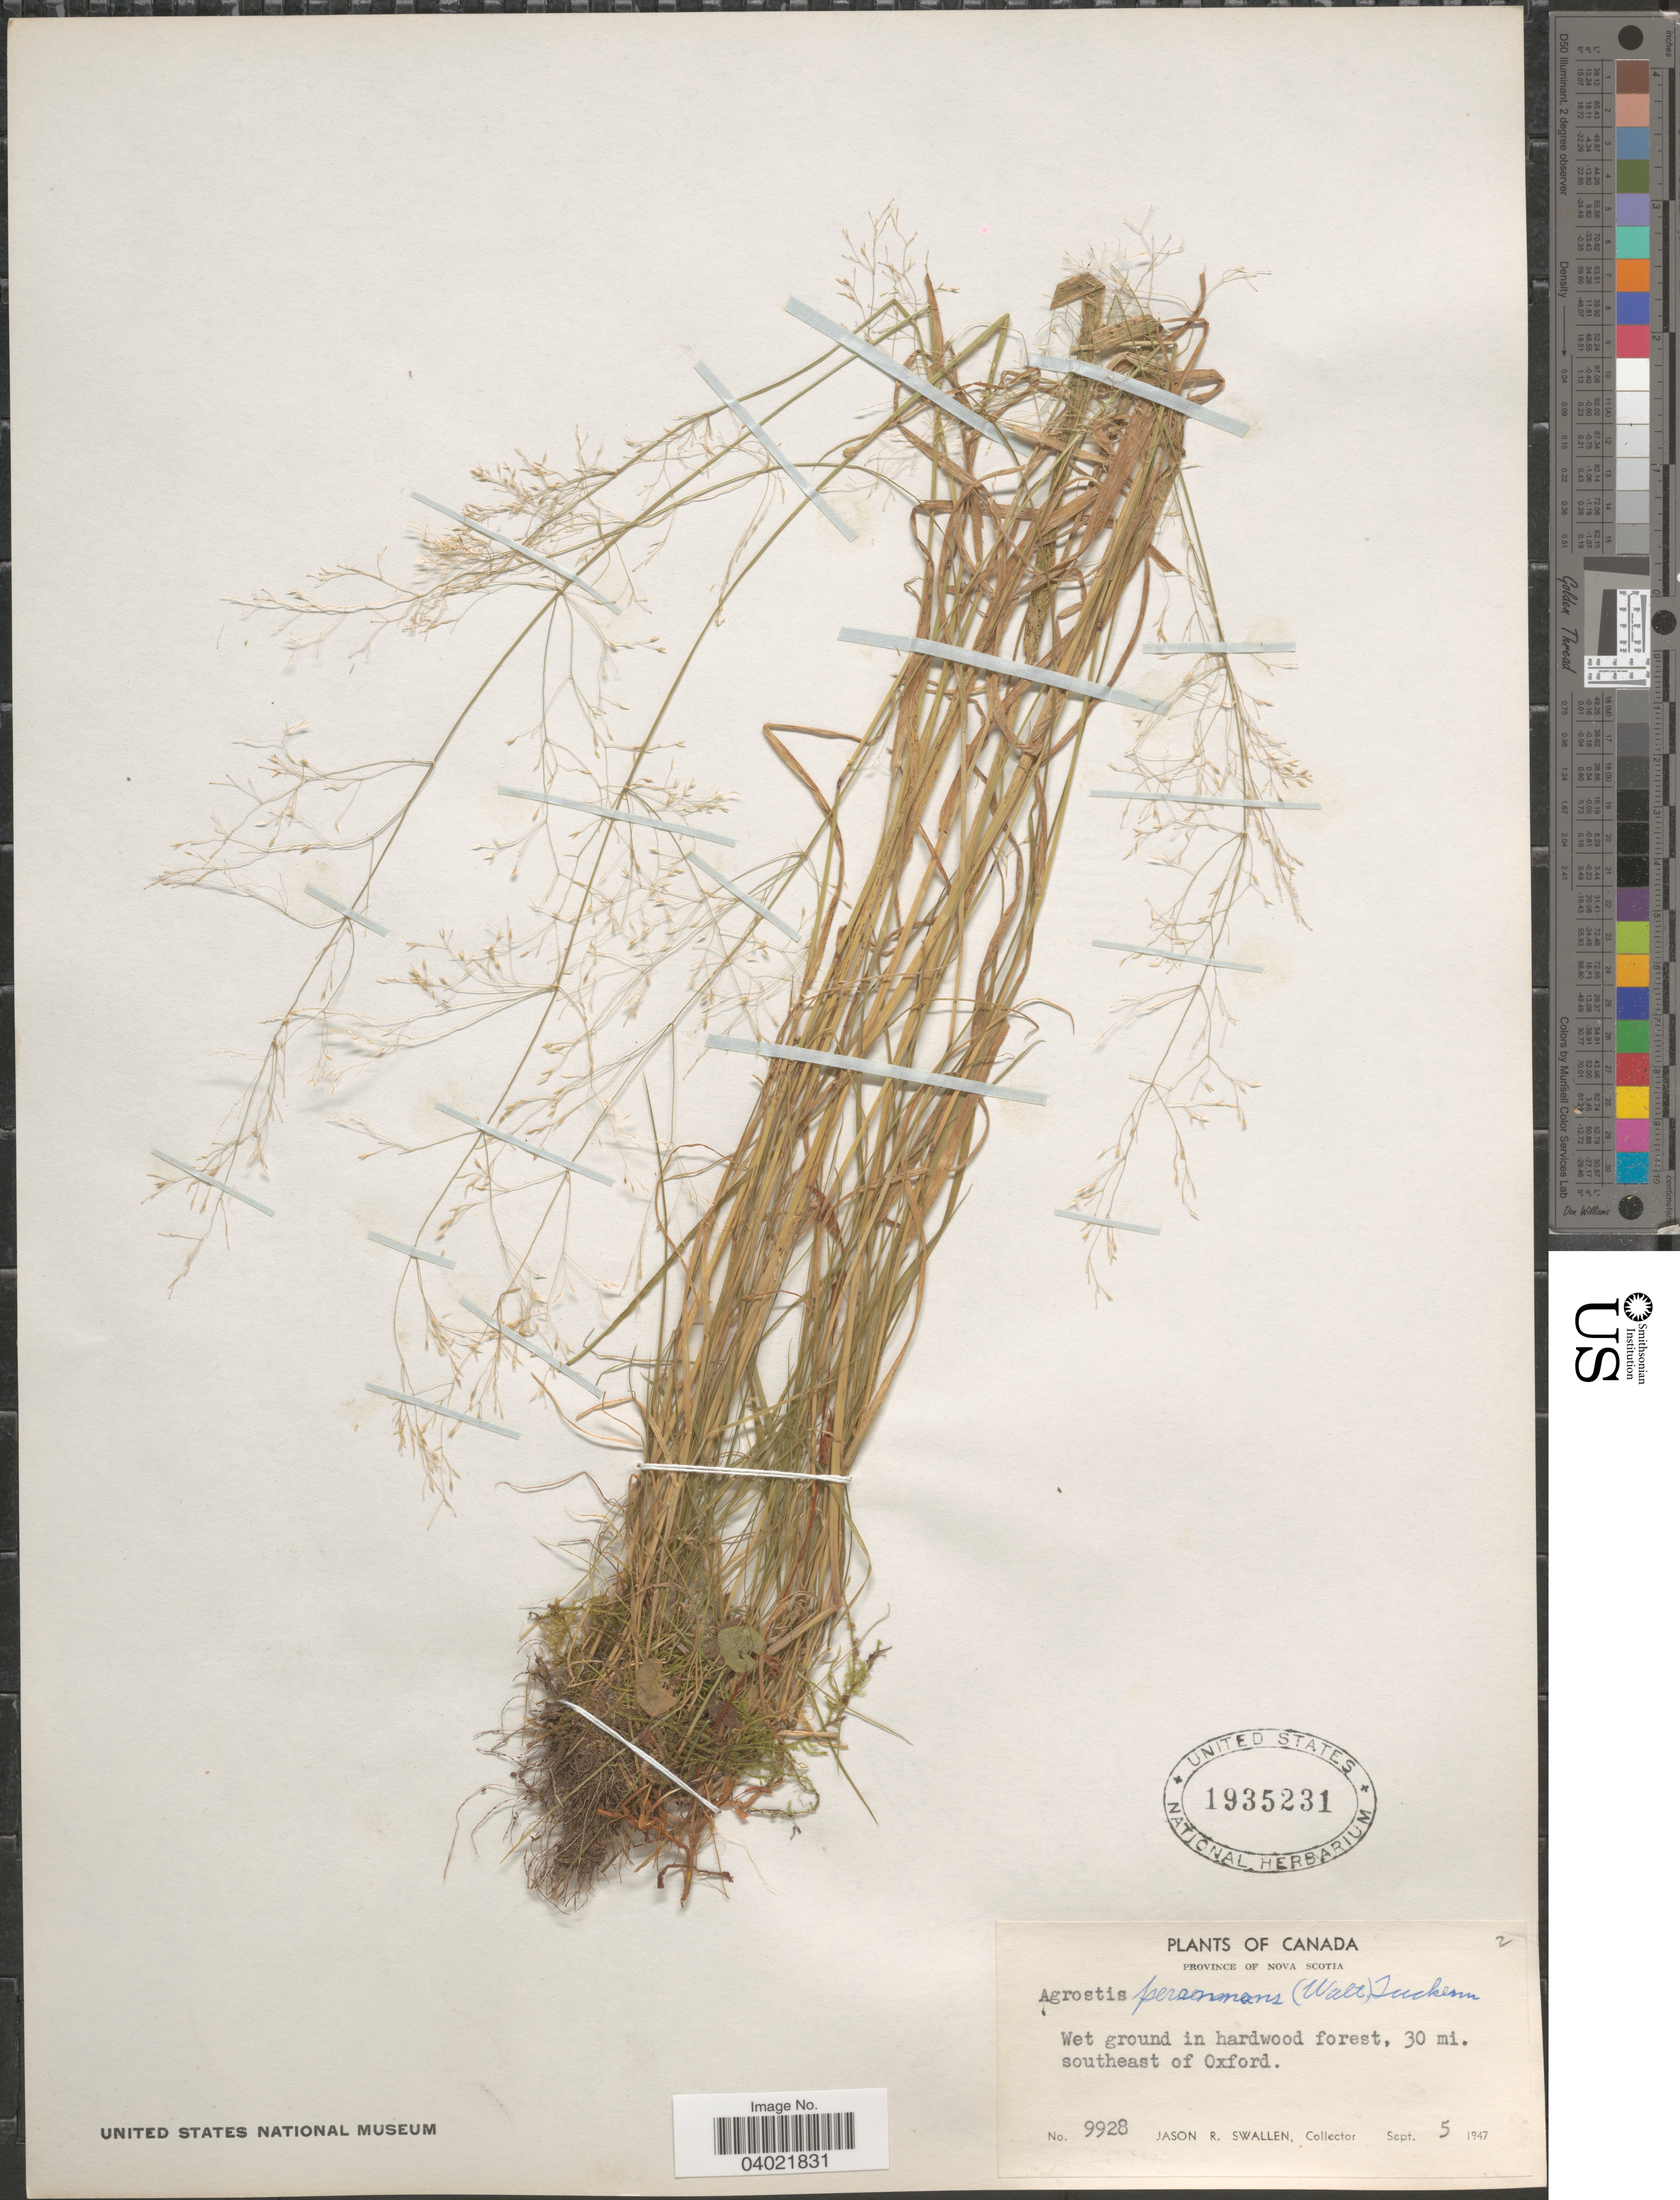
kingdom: Plantae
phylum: Tracheophyta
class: Liliopsida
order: Poales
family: Poaceae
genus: Agrostis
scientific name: Agrostis perennans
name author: (Walter) Tuck.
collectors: J. R. Swallen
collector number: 9928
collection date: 1947-09-05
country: Canada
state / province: Nova Scotia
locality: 30 mi. southeast of Oxford.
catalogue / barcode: US 1935231